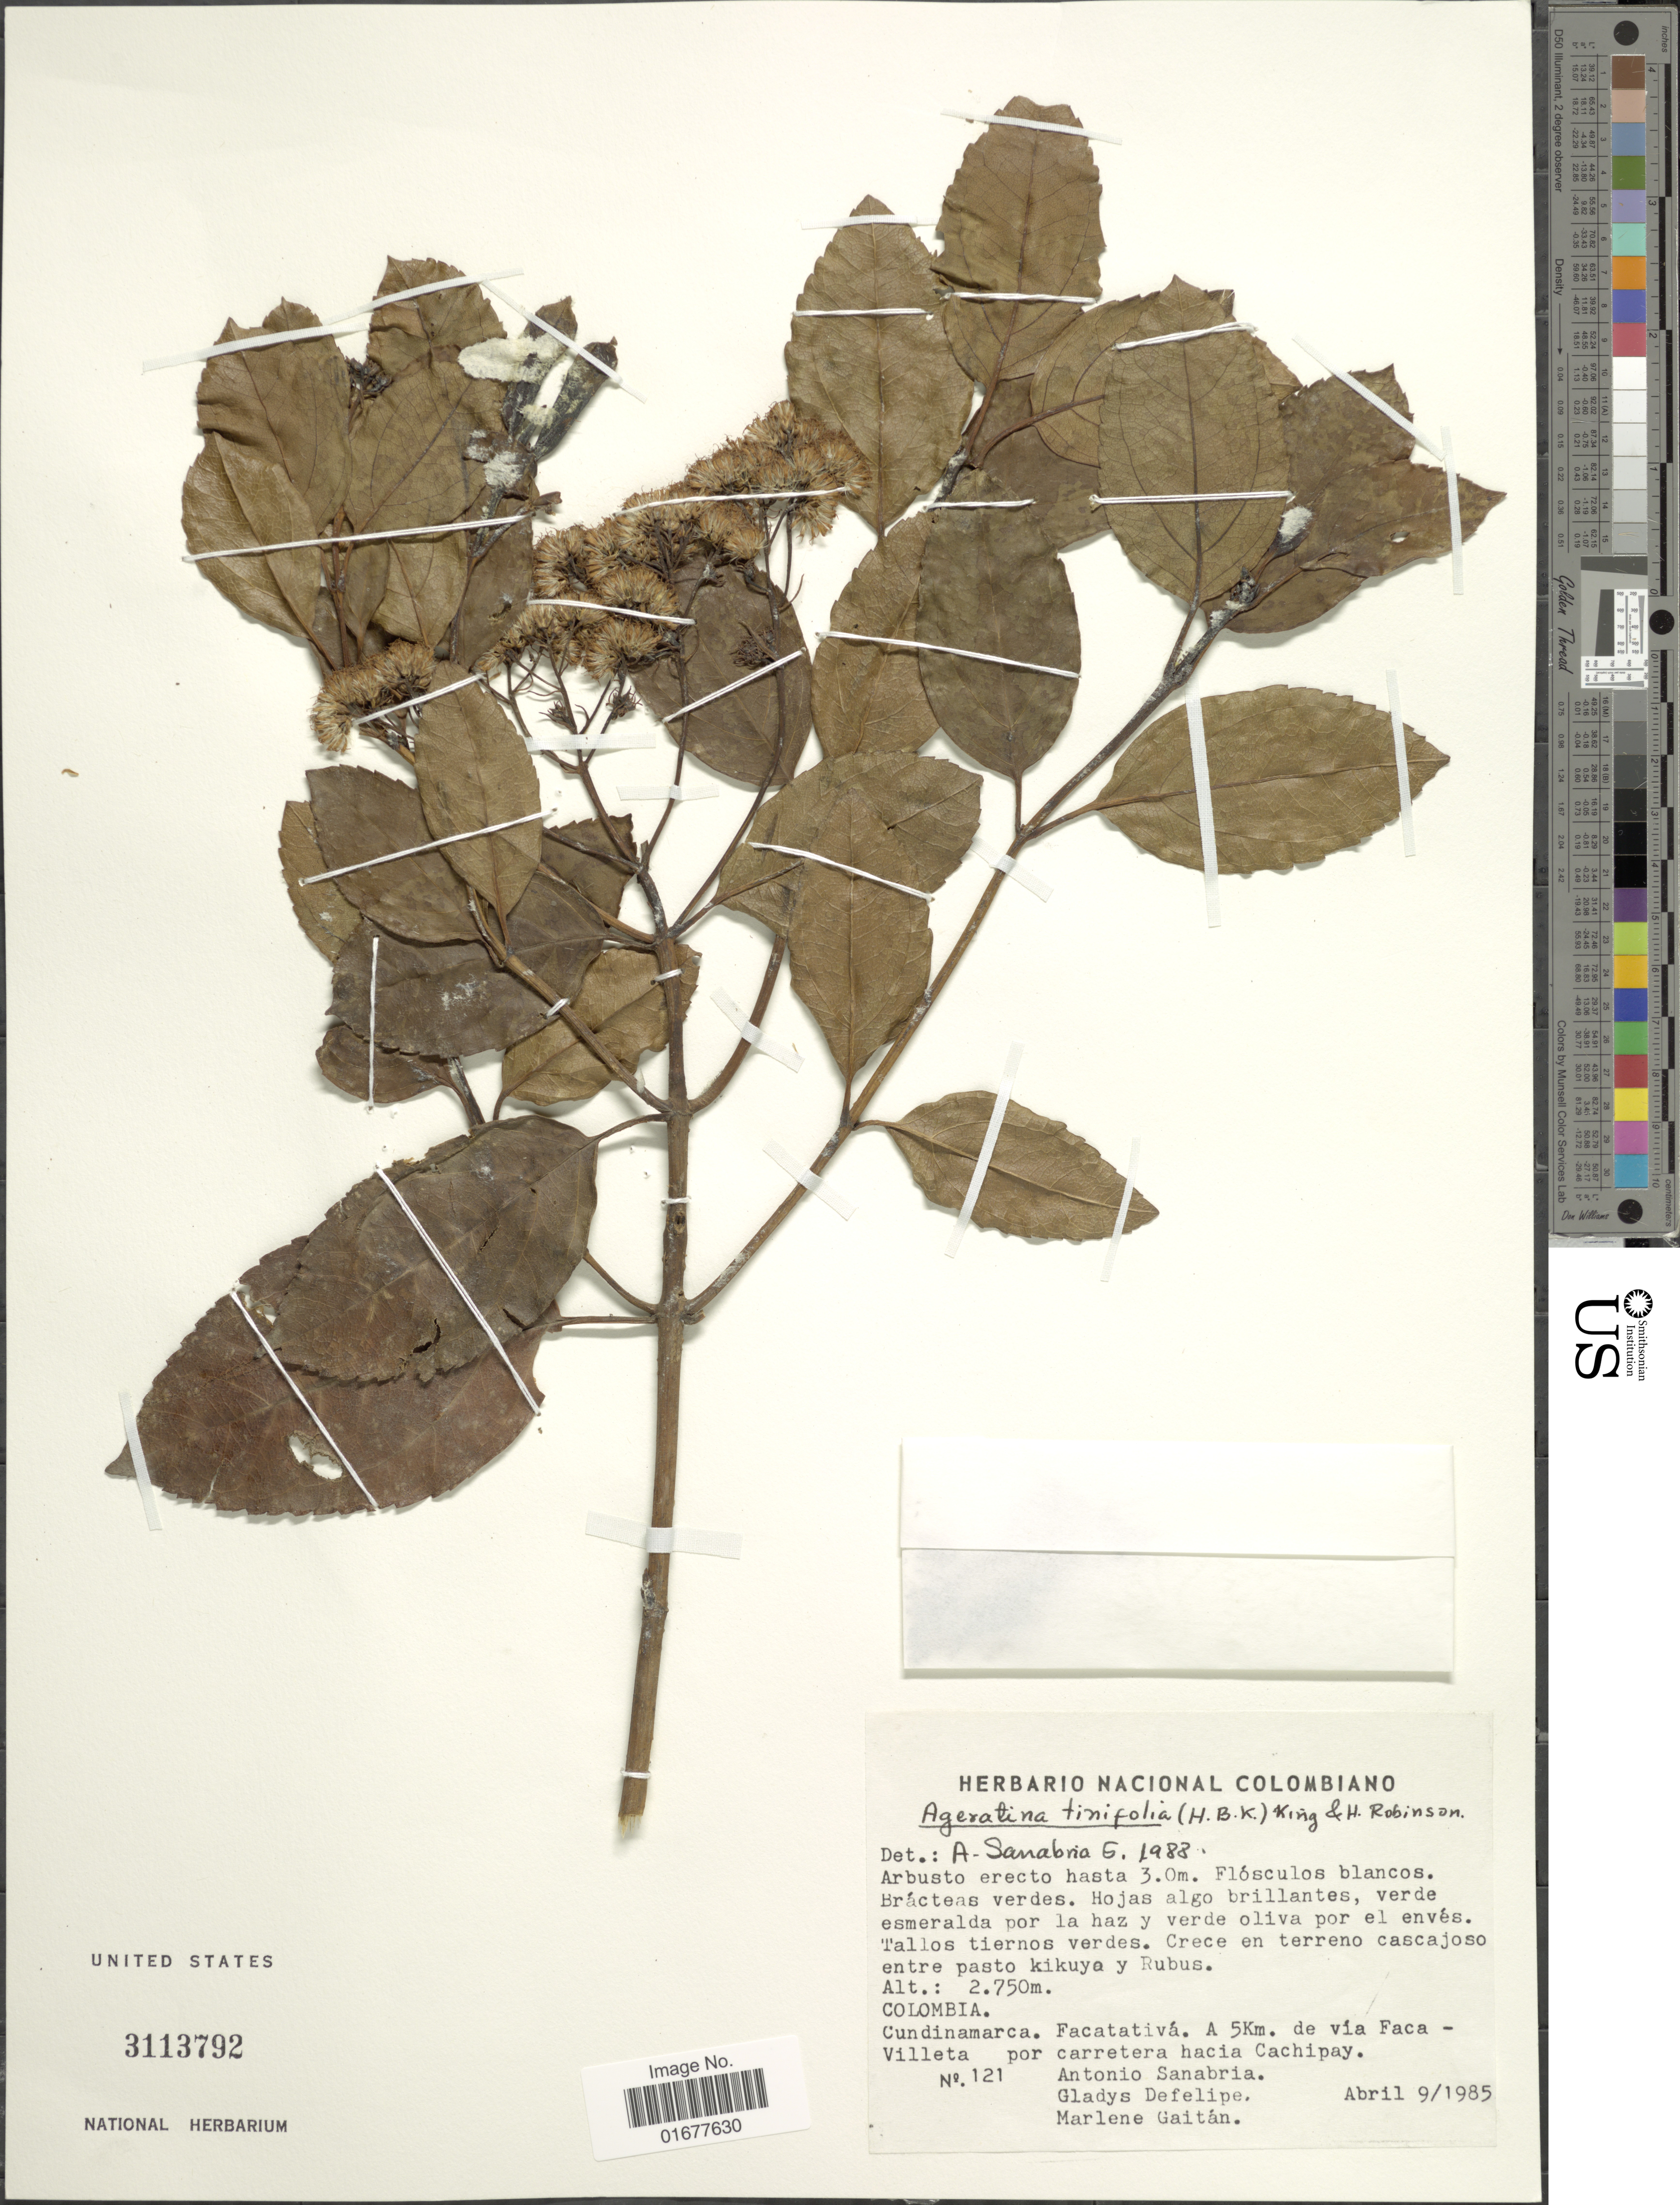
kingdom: Plantae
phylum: Tracheophyta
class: Magnoliopsida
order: Asterales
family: Asteraceae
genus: Ageratina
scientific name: Ageratina tinifolia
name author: (Kunth) R.M. King & H. Rob.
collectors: A. Sanabria G., G. Defelipe & M. Gaitan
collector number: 121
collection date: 1985-04-09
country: Colombia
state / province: Cundinamarca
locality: Facatativa, A 5Km., de via Faca - Villeta por carretera hacia Cachipay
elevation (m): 2750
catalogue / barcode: US 3113792